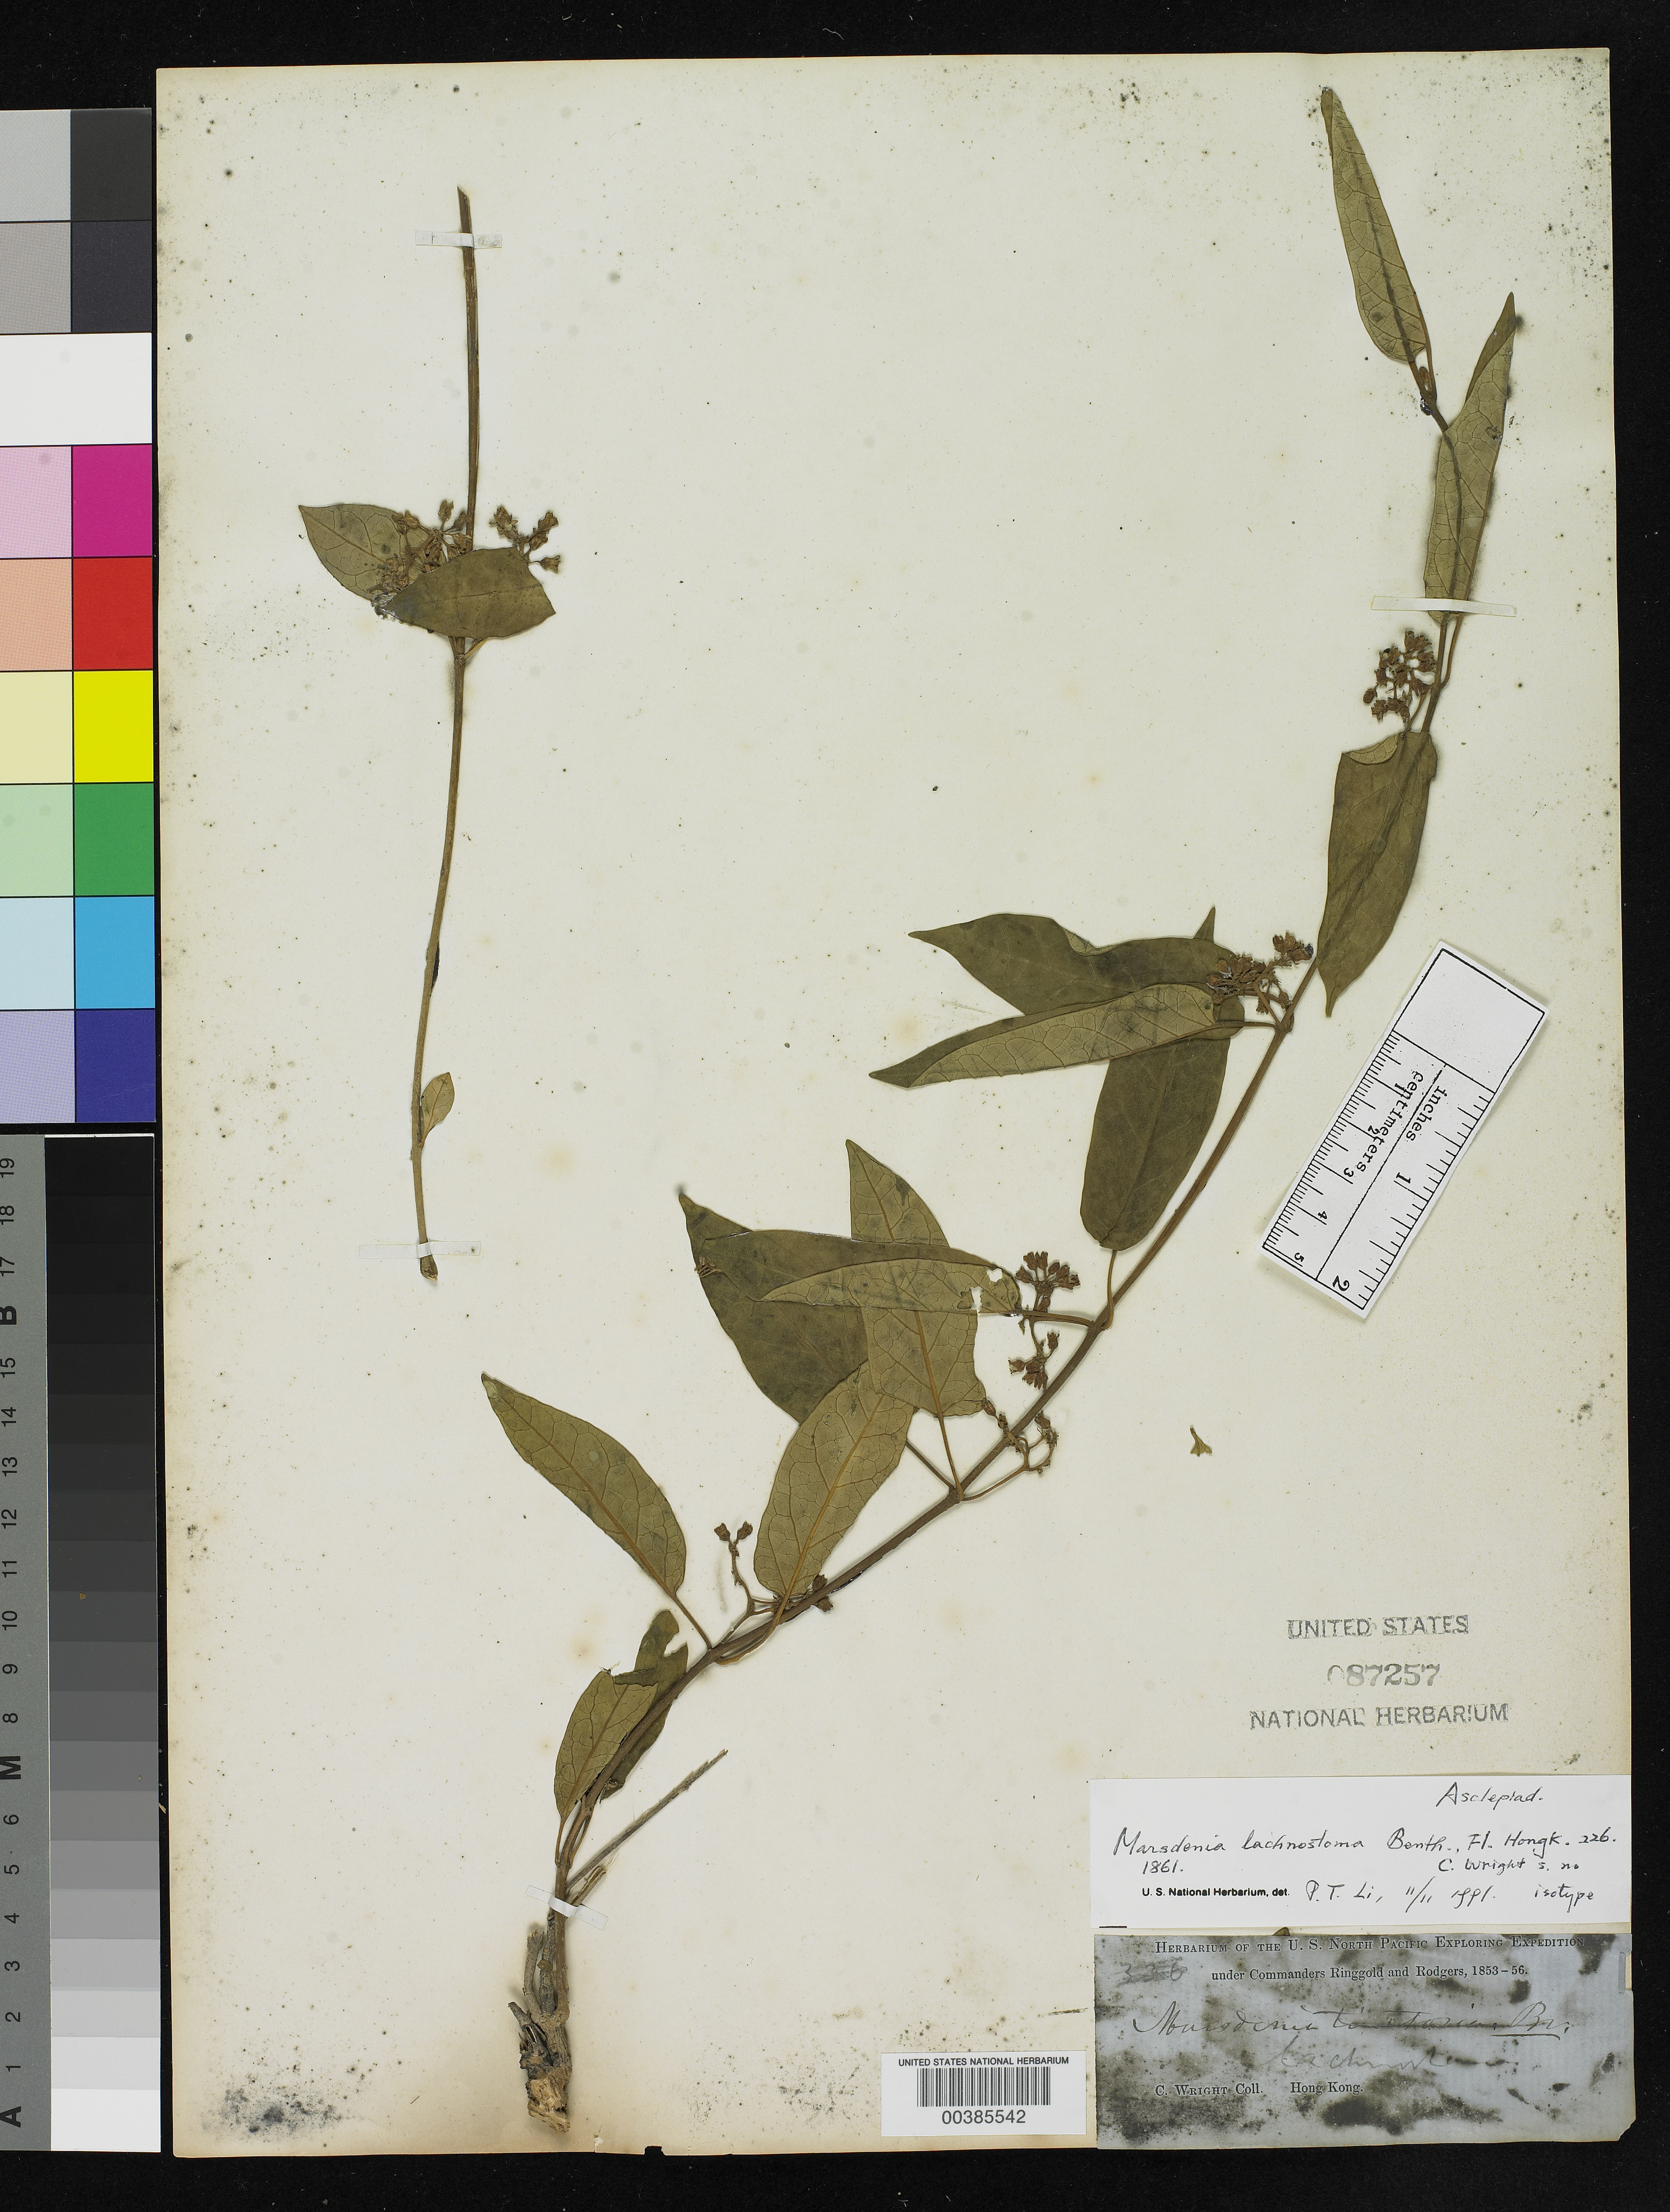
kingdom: Plantae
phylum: Tracheophyta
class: Magnoliopsida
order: Gentianales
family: Apocynaceae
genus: Marsdenia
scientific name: Marsdenia lachnostoma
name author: Benth.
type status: Isotype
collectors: C. Wright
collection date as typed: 1853 to -- --- 1856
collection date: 1853/1856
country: China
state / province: Hong Kong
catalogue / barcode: US 87257